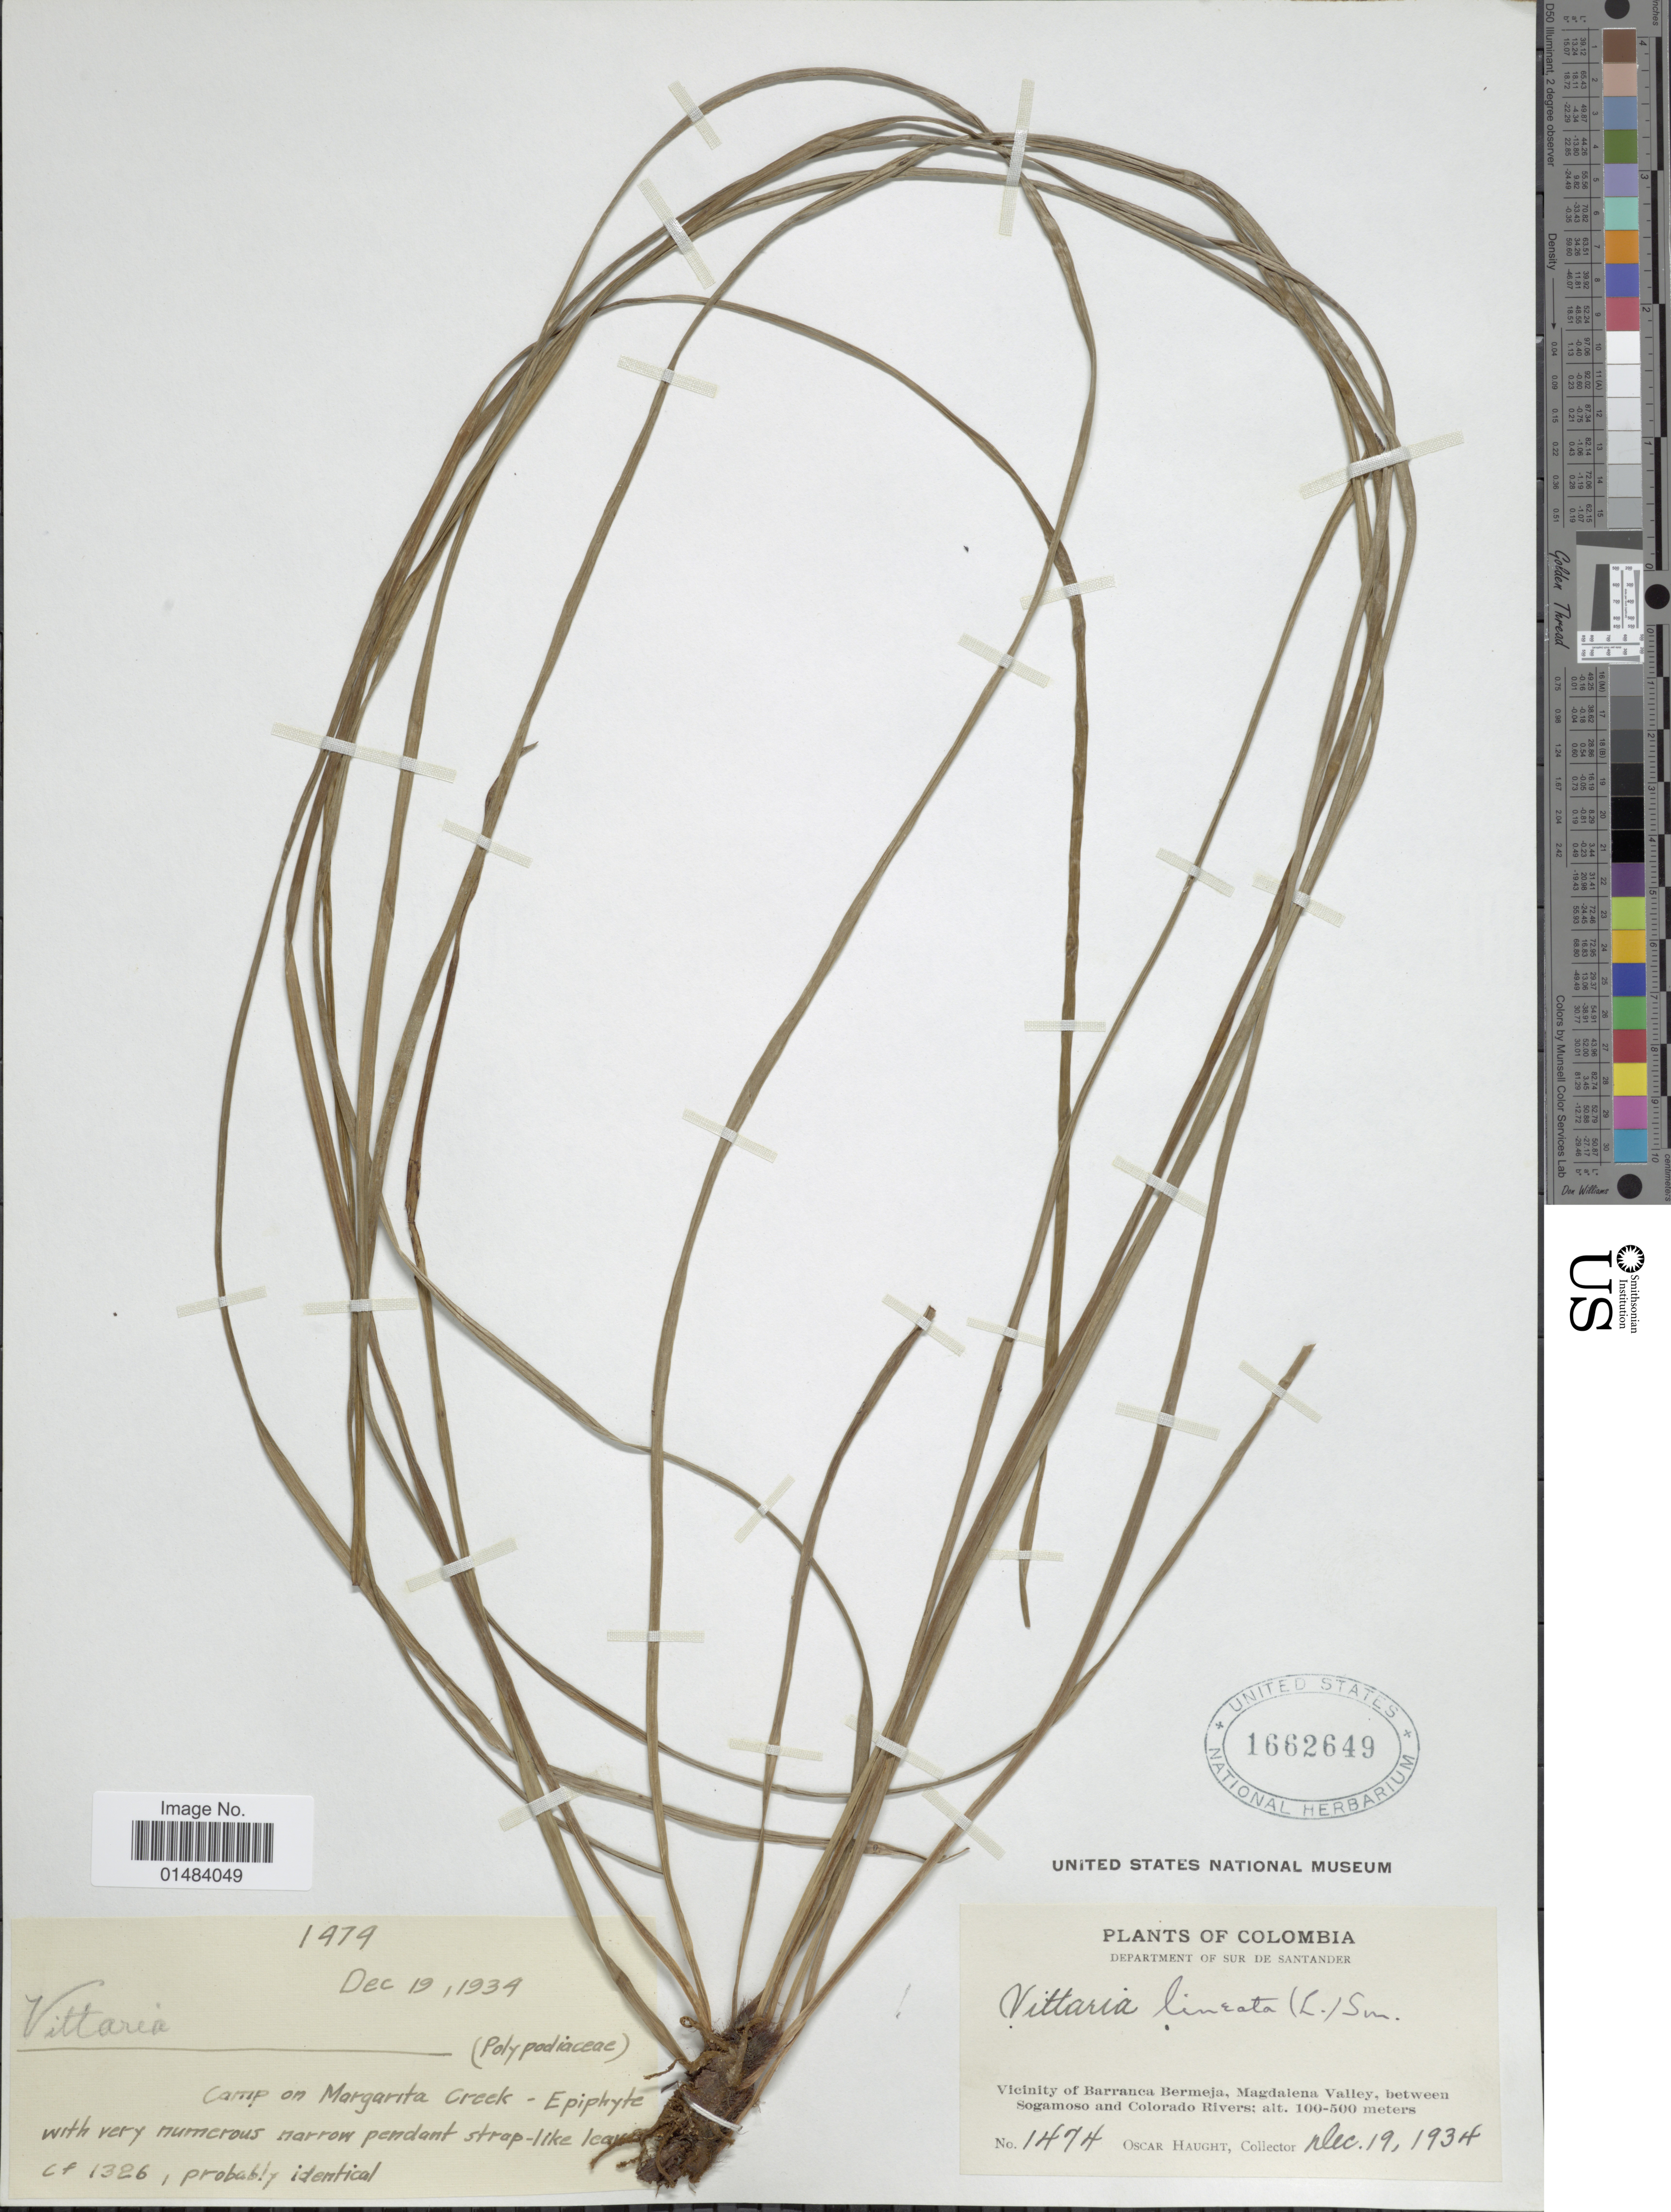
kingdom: Plantae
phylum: Tracheophyta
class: Polypodiopsida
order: Polypodiales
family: Pteridaceae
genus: Vittaria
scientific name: Vittaria lineata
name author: (L.) Sm.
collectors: O. L. Haught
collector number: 1474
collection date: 1934-12-19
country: Colombia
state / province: Magdalena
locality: Colombia, department of Sur de Santander, vicinity of Barranca Bermeja, Magdalena Valley, between Sogamoso and Colorado Rivers.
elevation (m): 100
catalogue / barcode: US 1662649